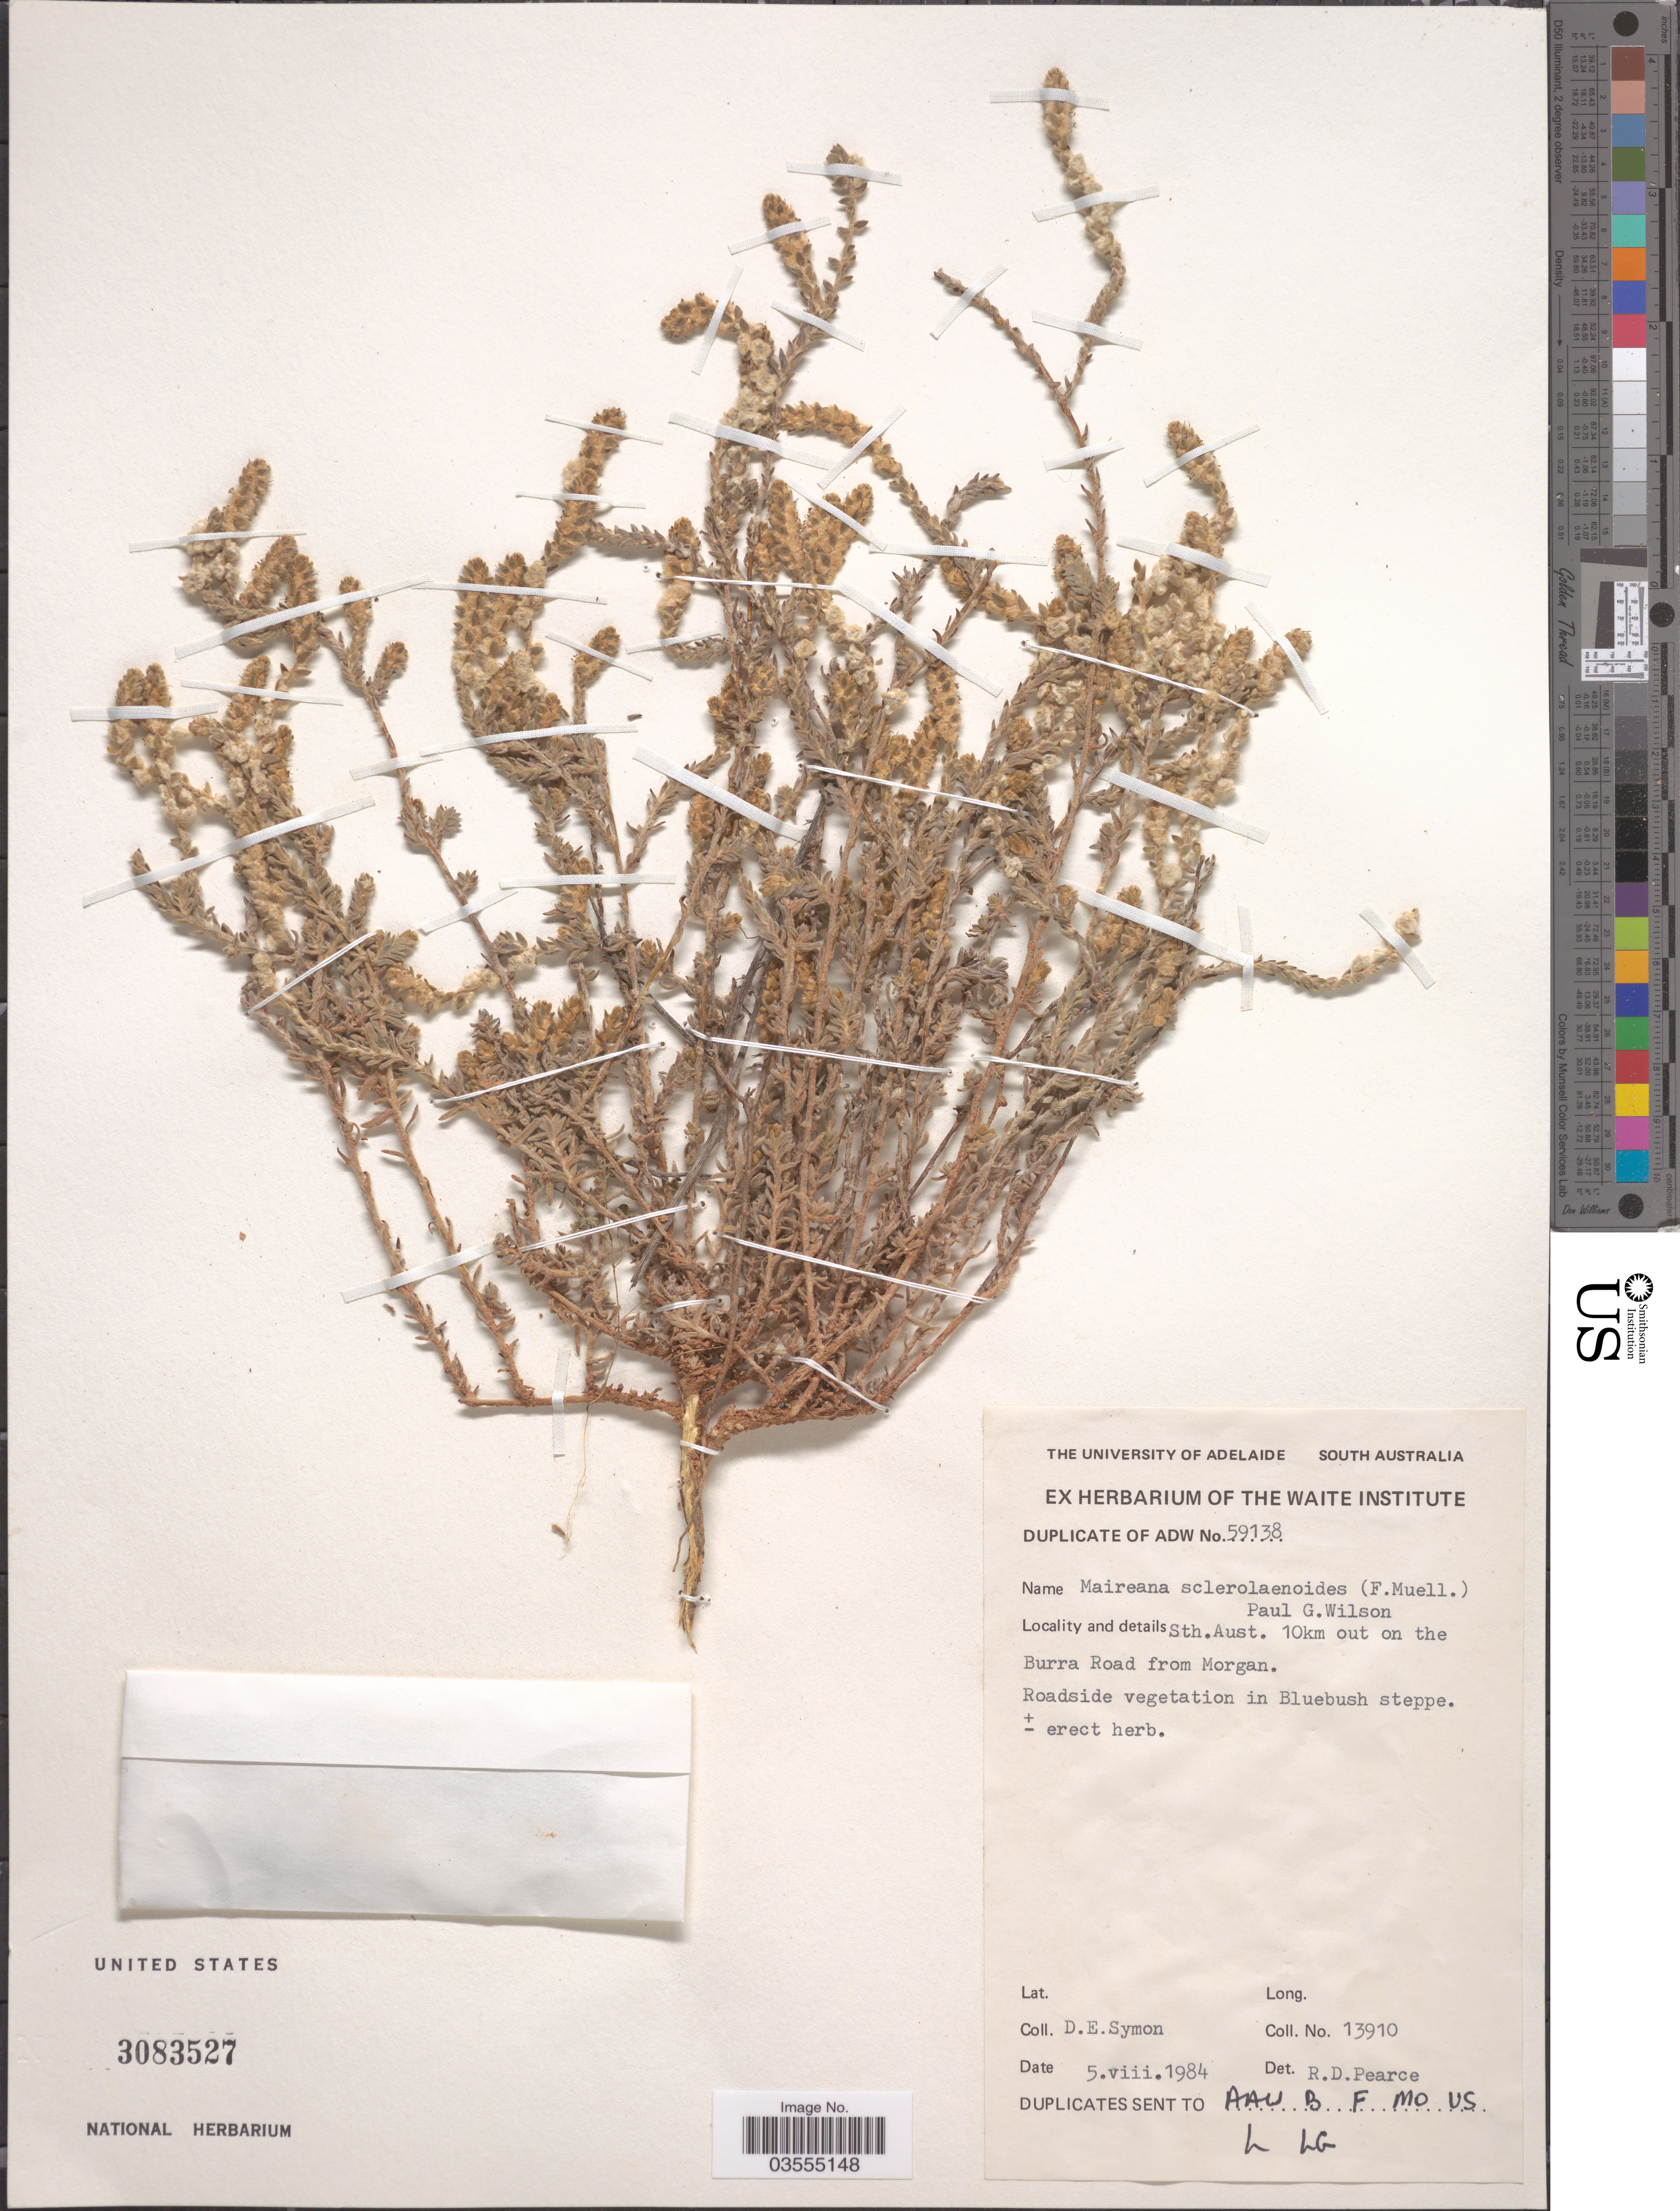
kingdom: Plantae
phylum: Tracheophyta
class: Magnoliopsida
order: Caryophyllales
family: Amaranthaceae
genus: Eriochiton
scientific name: Eriochiton sclerolaenoides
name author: (F. Muell.) F. Muell. ex A.J. Scott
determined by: Chinnock, R. J.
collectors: D. Symon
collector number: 13910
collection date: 1984-08-05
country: Australia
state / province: South Australia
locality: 10km out on the Burra Road from Morgan.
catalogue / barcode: US 3083527